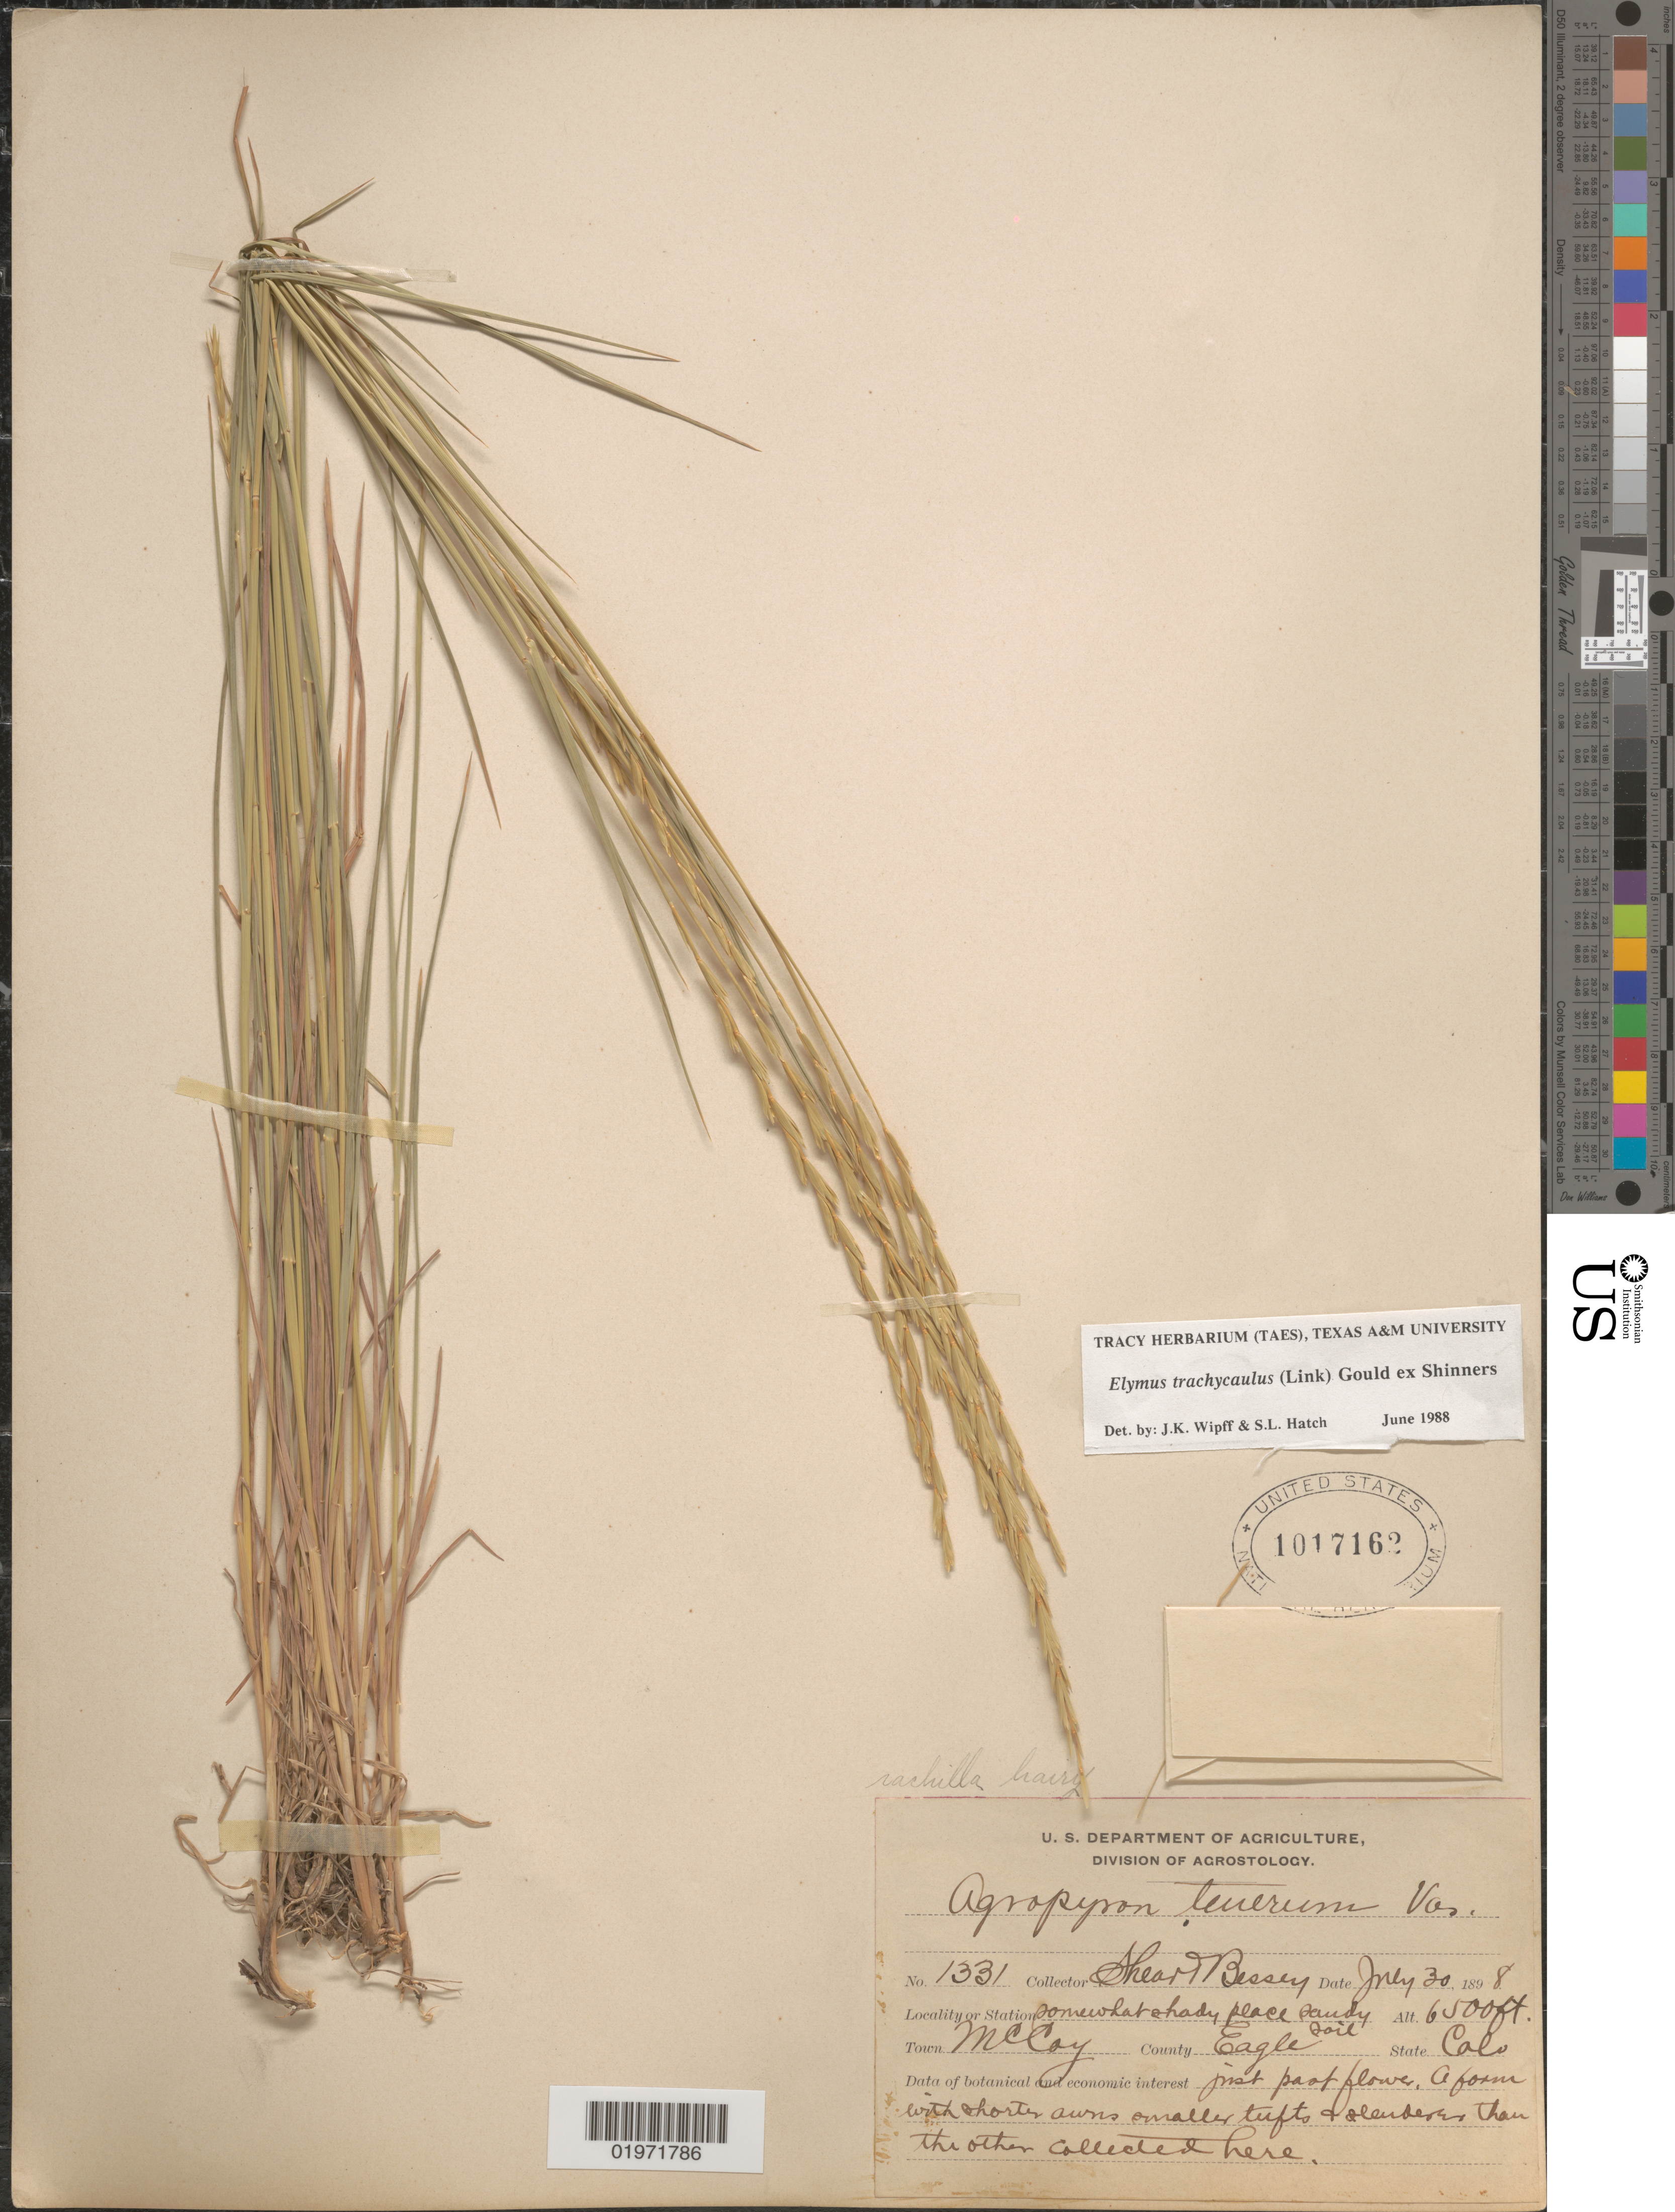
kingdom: Plantae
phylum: Tracheophyta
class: Liliopsida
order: Poales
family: Poaceae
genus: Elymus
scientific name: Elymus trachycaulus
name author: (Link) Gould ex Shinners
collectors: -- Shear & -. Bessey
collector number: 1331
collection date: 1898-07-30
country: United States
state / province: Colorado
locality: Town McCoy County Eagle.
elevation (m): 1981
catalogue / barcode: US 1017162